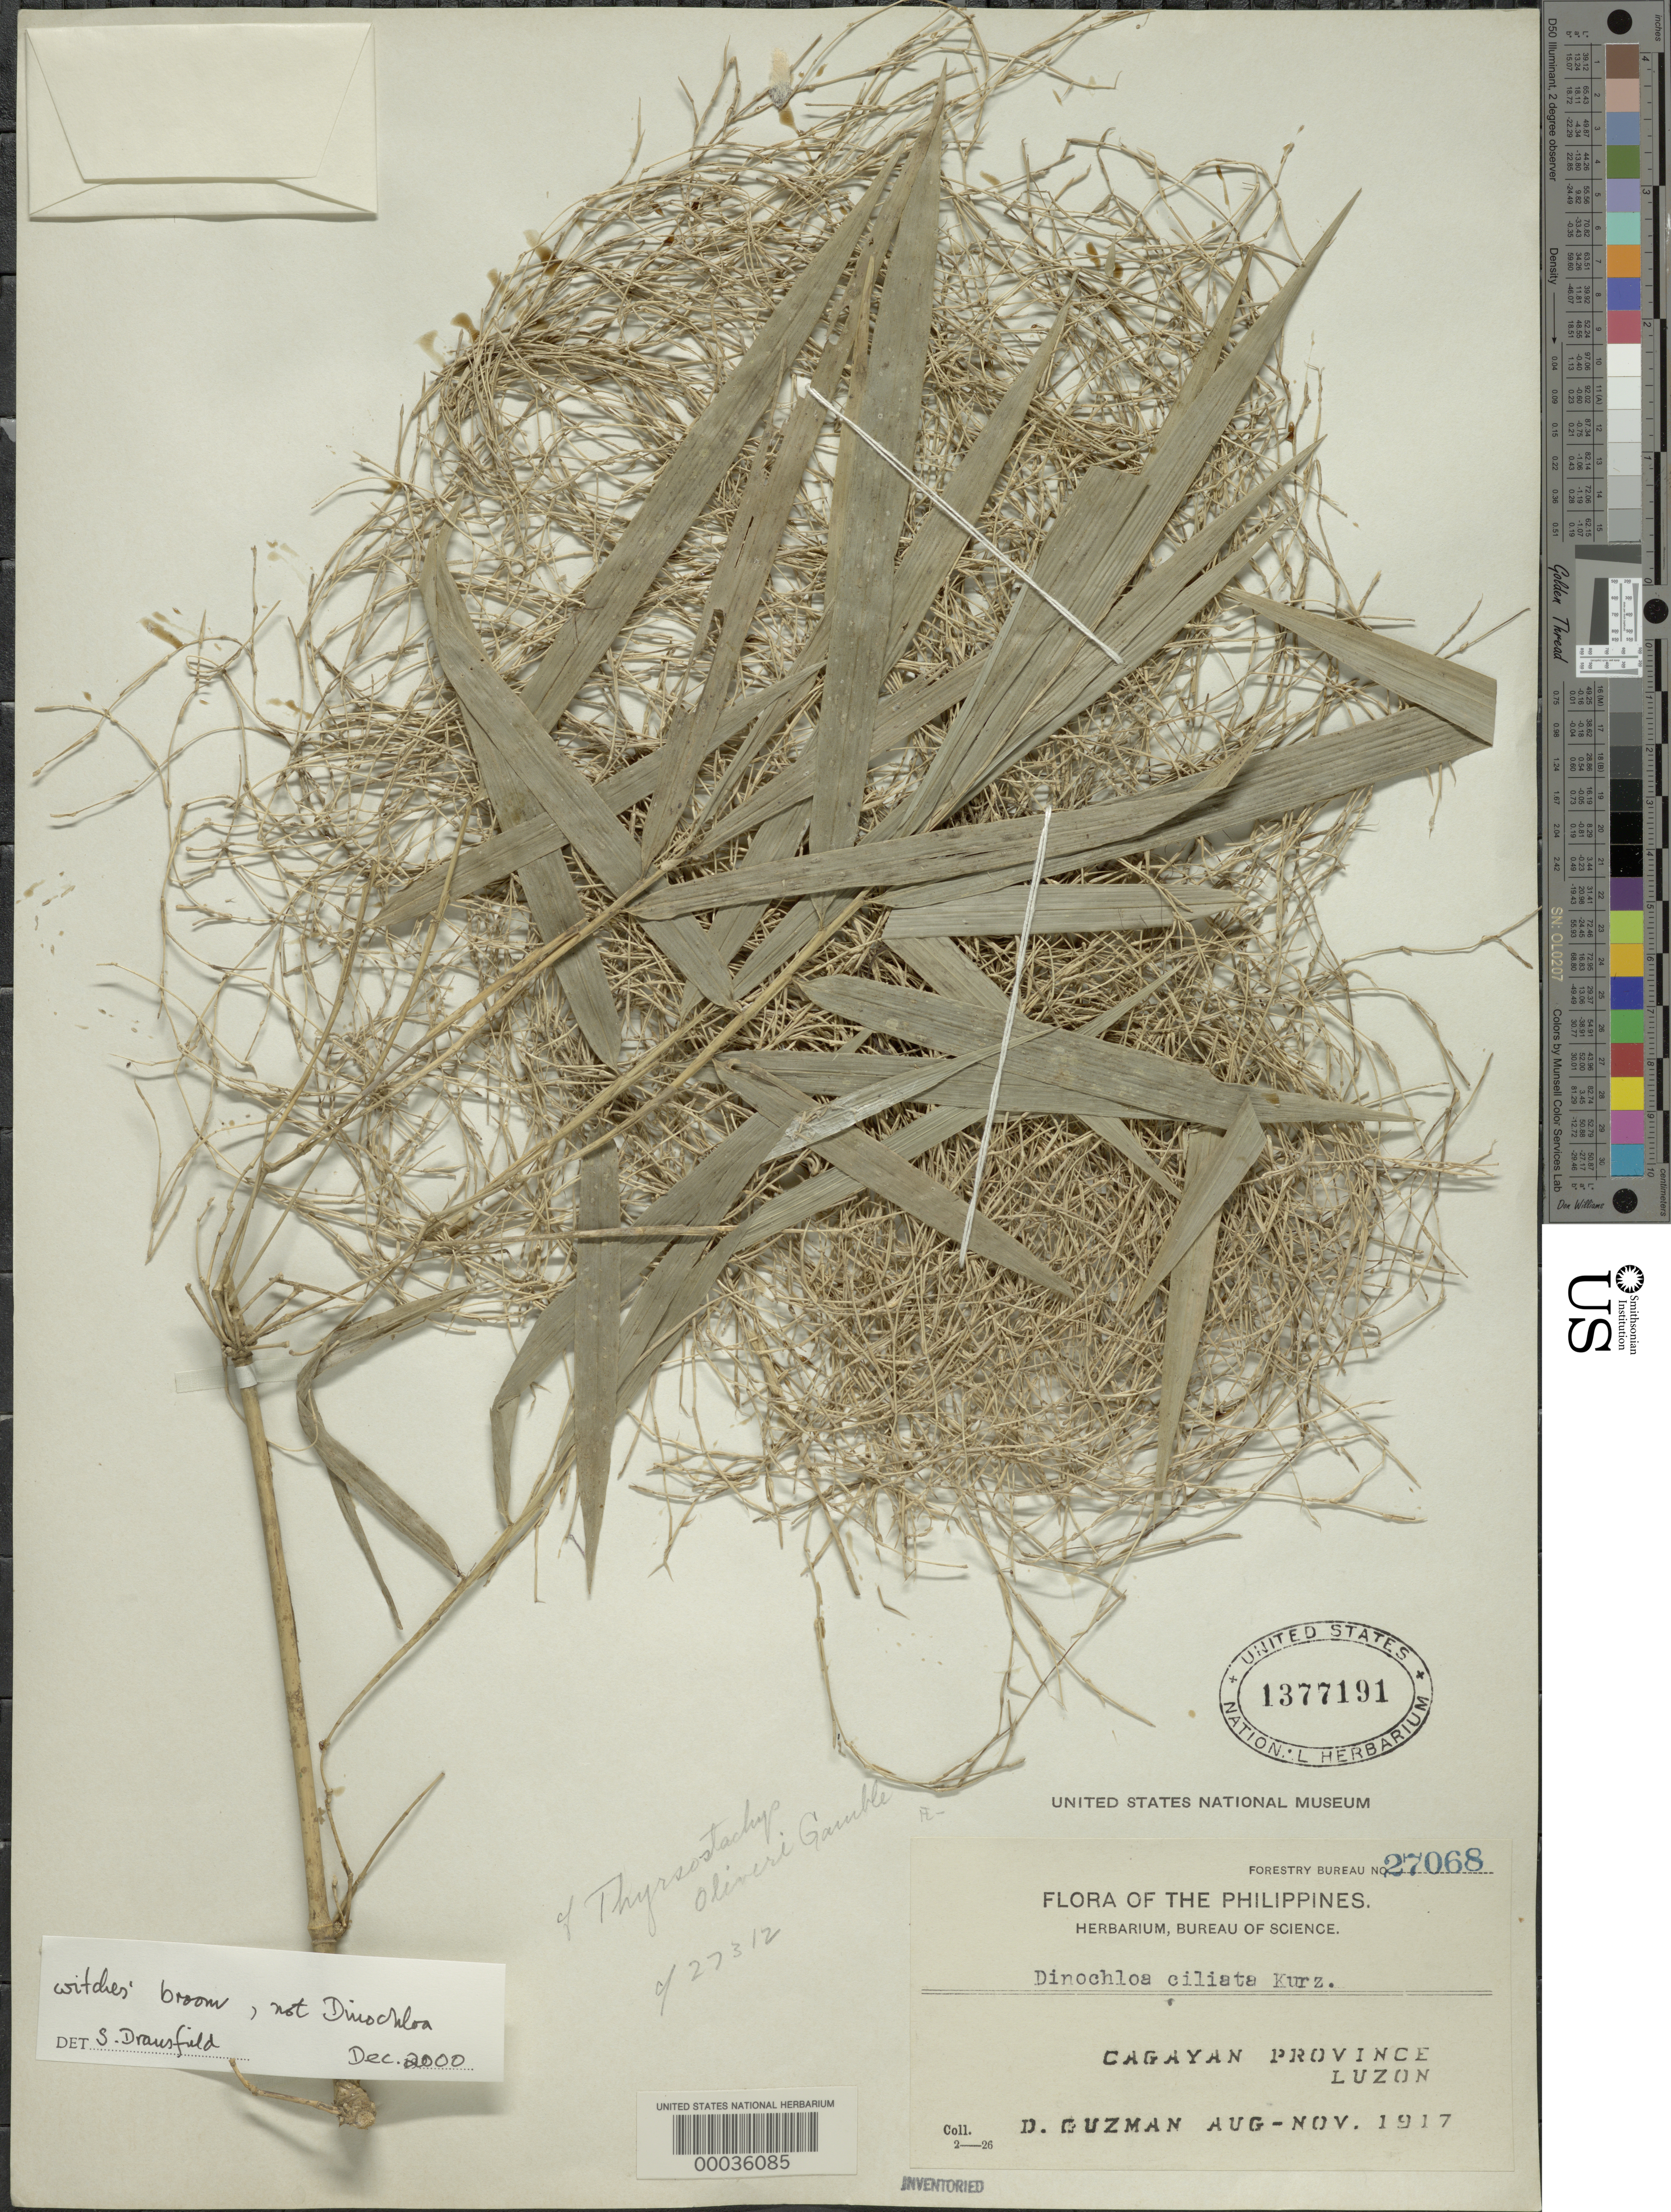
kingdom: Plantae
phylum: Tracheophyta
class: Liliopsida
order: Poales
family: Poaceae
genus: Thyrsostachys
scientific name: Thyrsostachys oliveri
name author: Gamble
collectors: D. Guzman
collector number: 27068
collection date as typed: Aug 1917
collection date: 1917-08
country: Philippines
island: Luzon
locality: Cagayan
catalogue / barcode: US 1377191